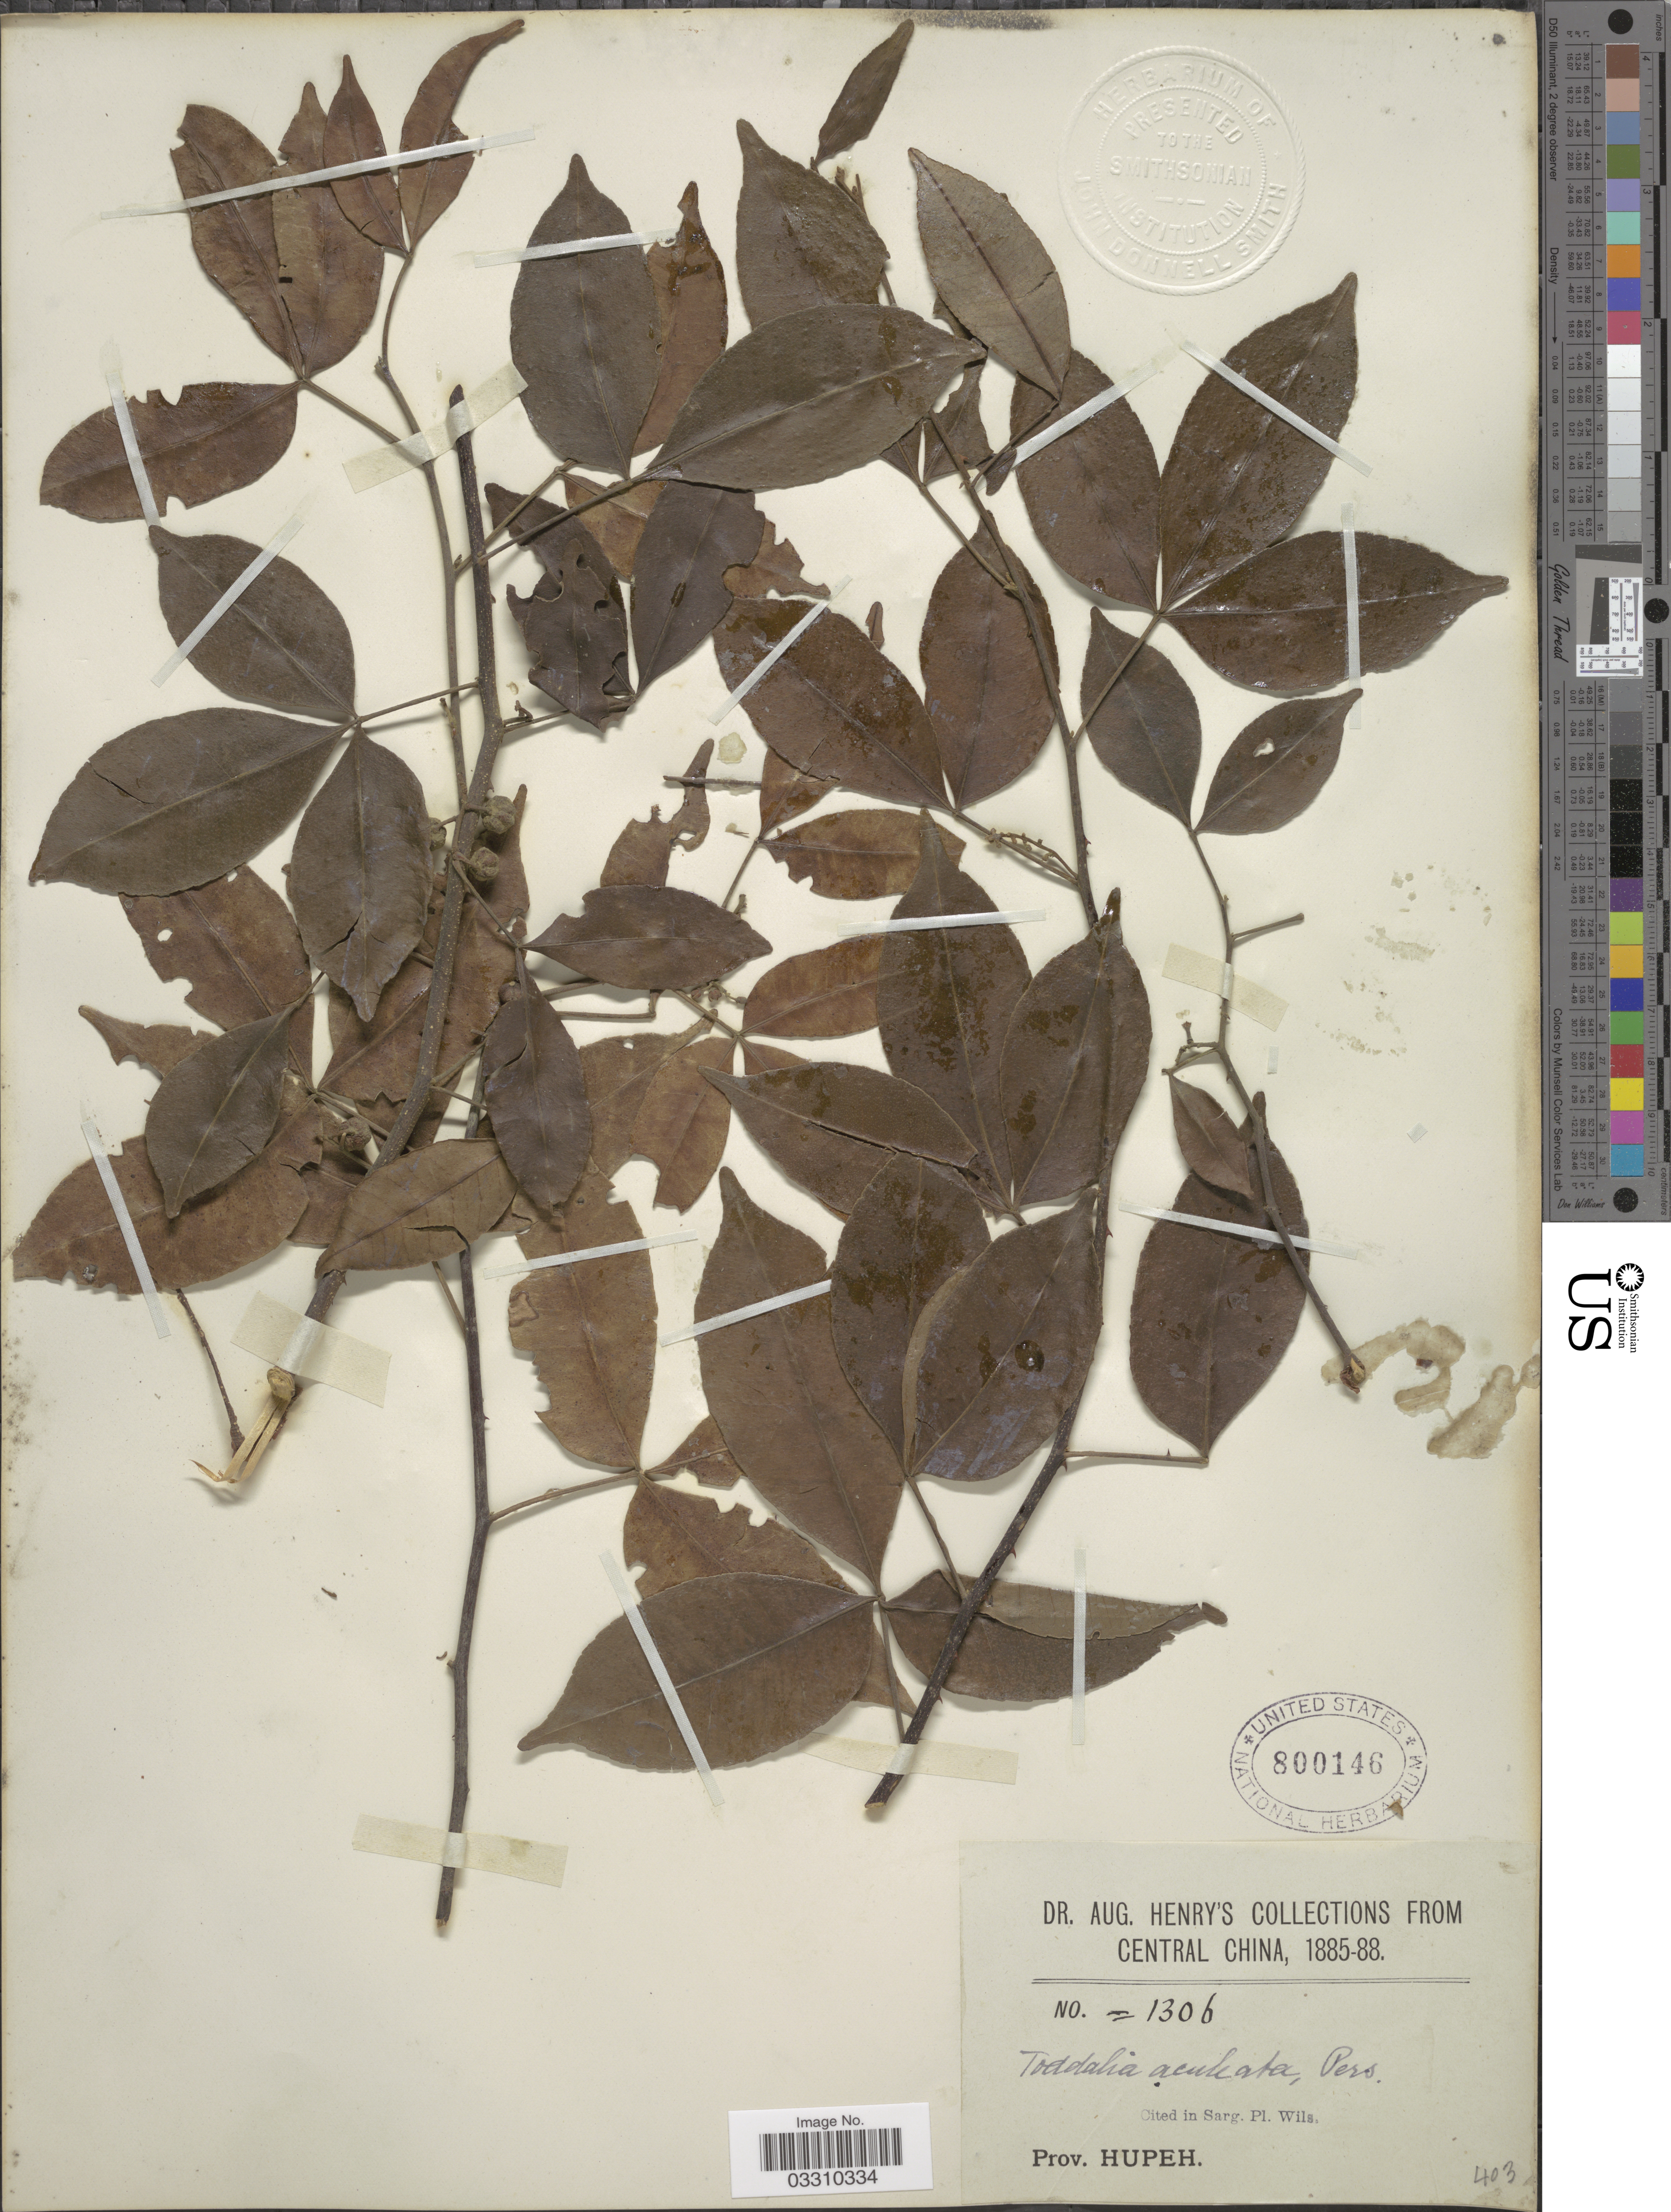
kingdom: Plantae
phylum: Tracheophyta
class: Magnoliopsida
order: Sapindales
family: Rutaceae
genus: Zanthoxylum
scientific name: Zanthoxylum asiaticum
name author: (L.) Appelhans et al.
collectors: A. Henry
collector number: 1306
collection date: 1885/1888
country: China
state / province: Hubei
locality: Central China. Prov. Hupeh.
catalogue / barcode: US 800146